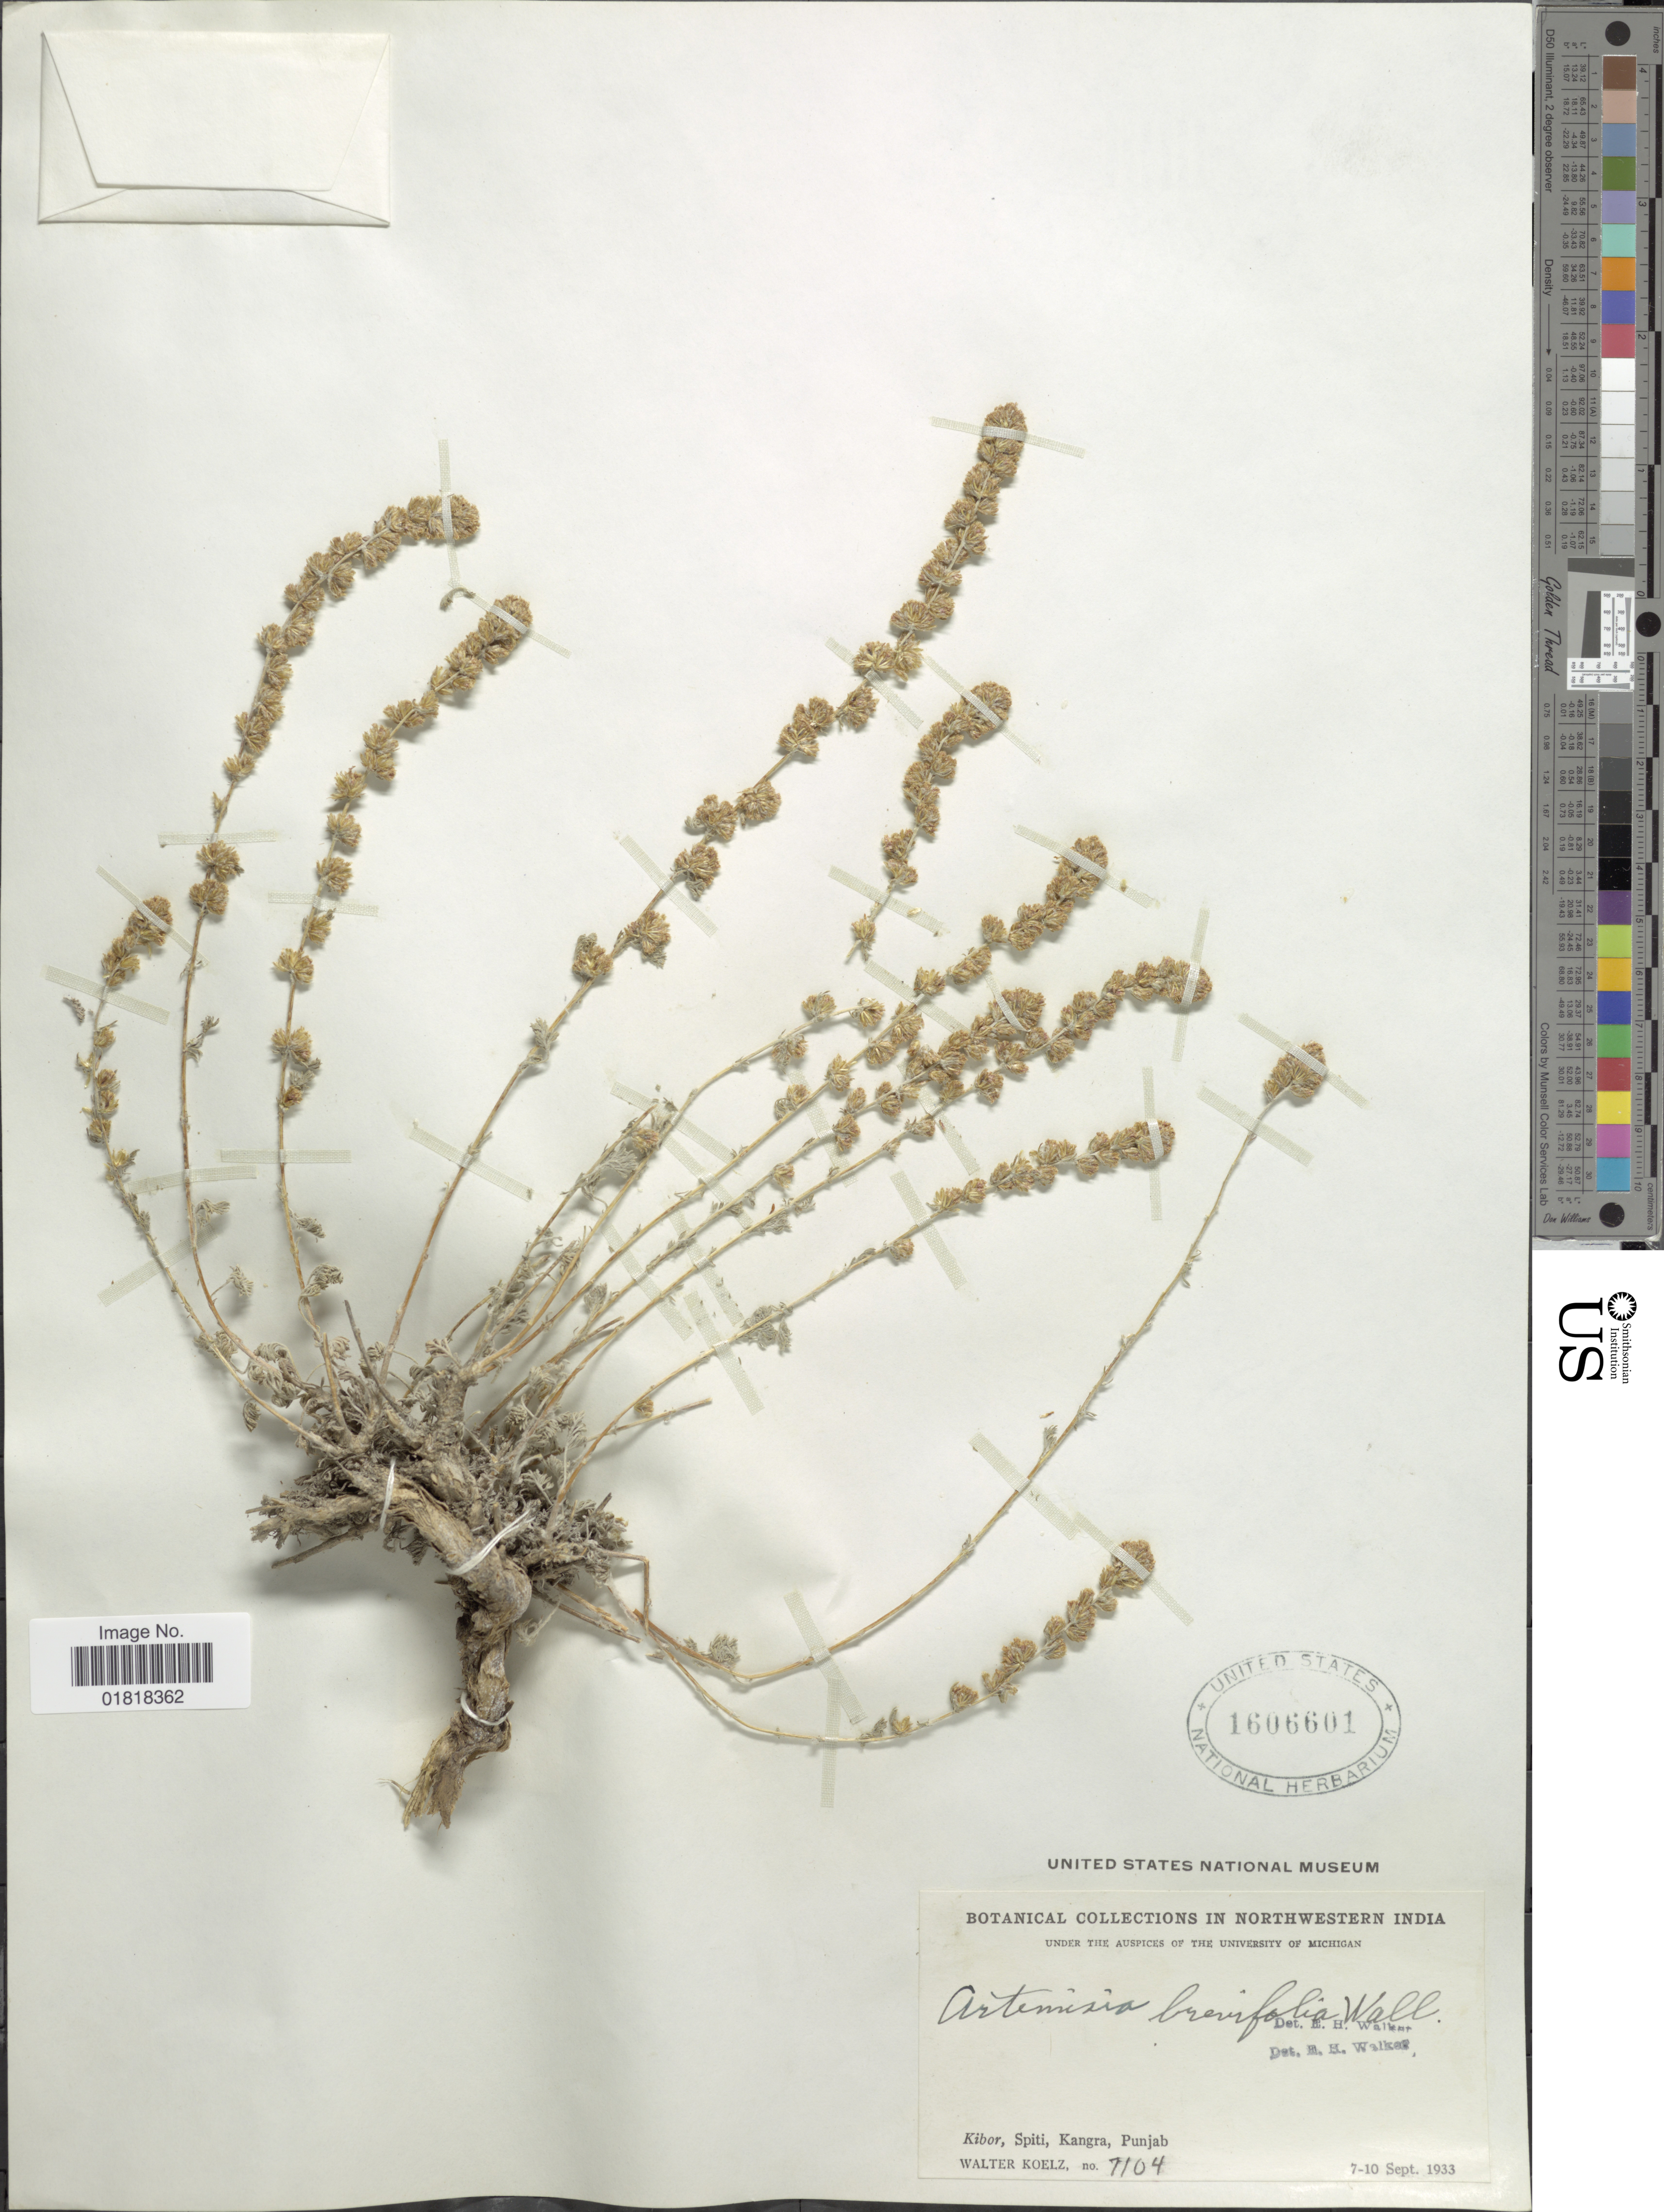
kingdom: Plantae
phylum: Tracheophyta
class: Magnoliopsida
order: Asterales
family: Asteraceae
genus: Artemisia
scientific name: Artemisia brevifolia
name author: Wall.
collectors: W. N. Koelz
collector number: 7104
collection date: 1933-09-07/1933-09-10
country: India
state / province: Himachal Pradesh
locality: Northwestern India, Kibor, Spiti, Kangra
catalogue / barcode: US 1606601